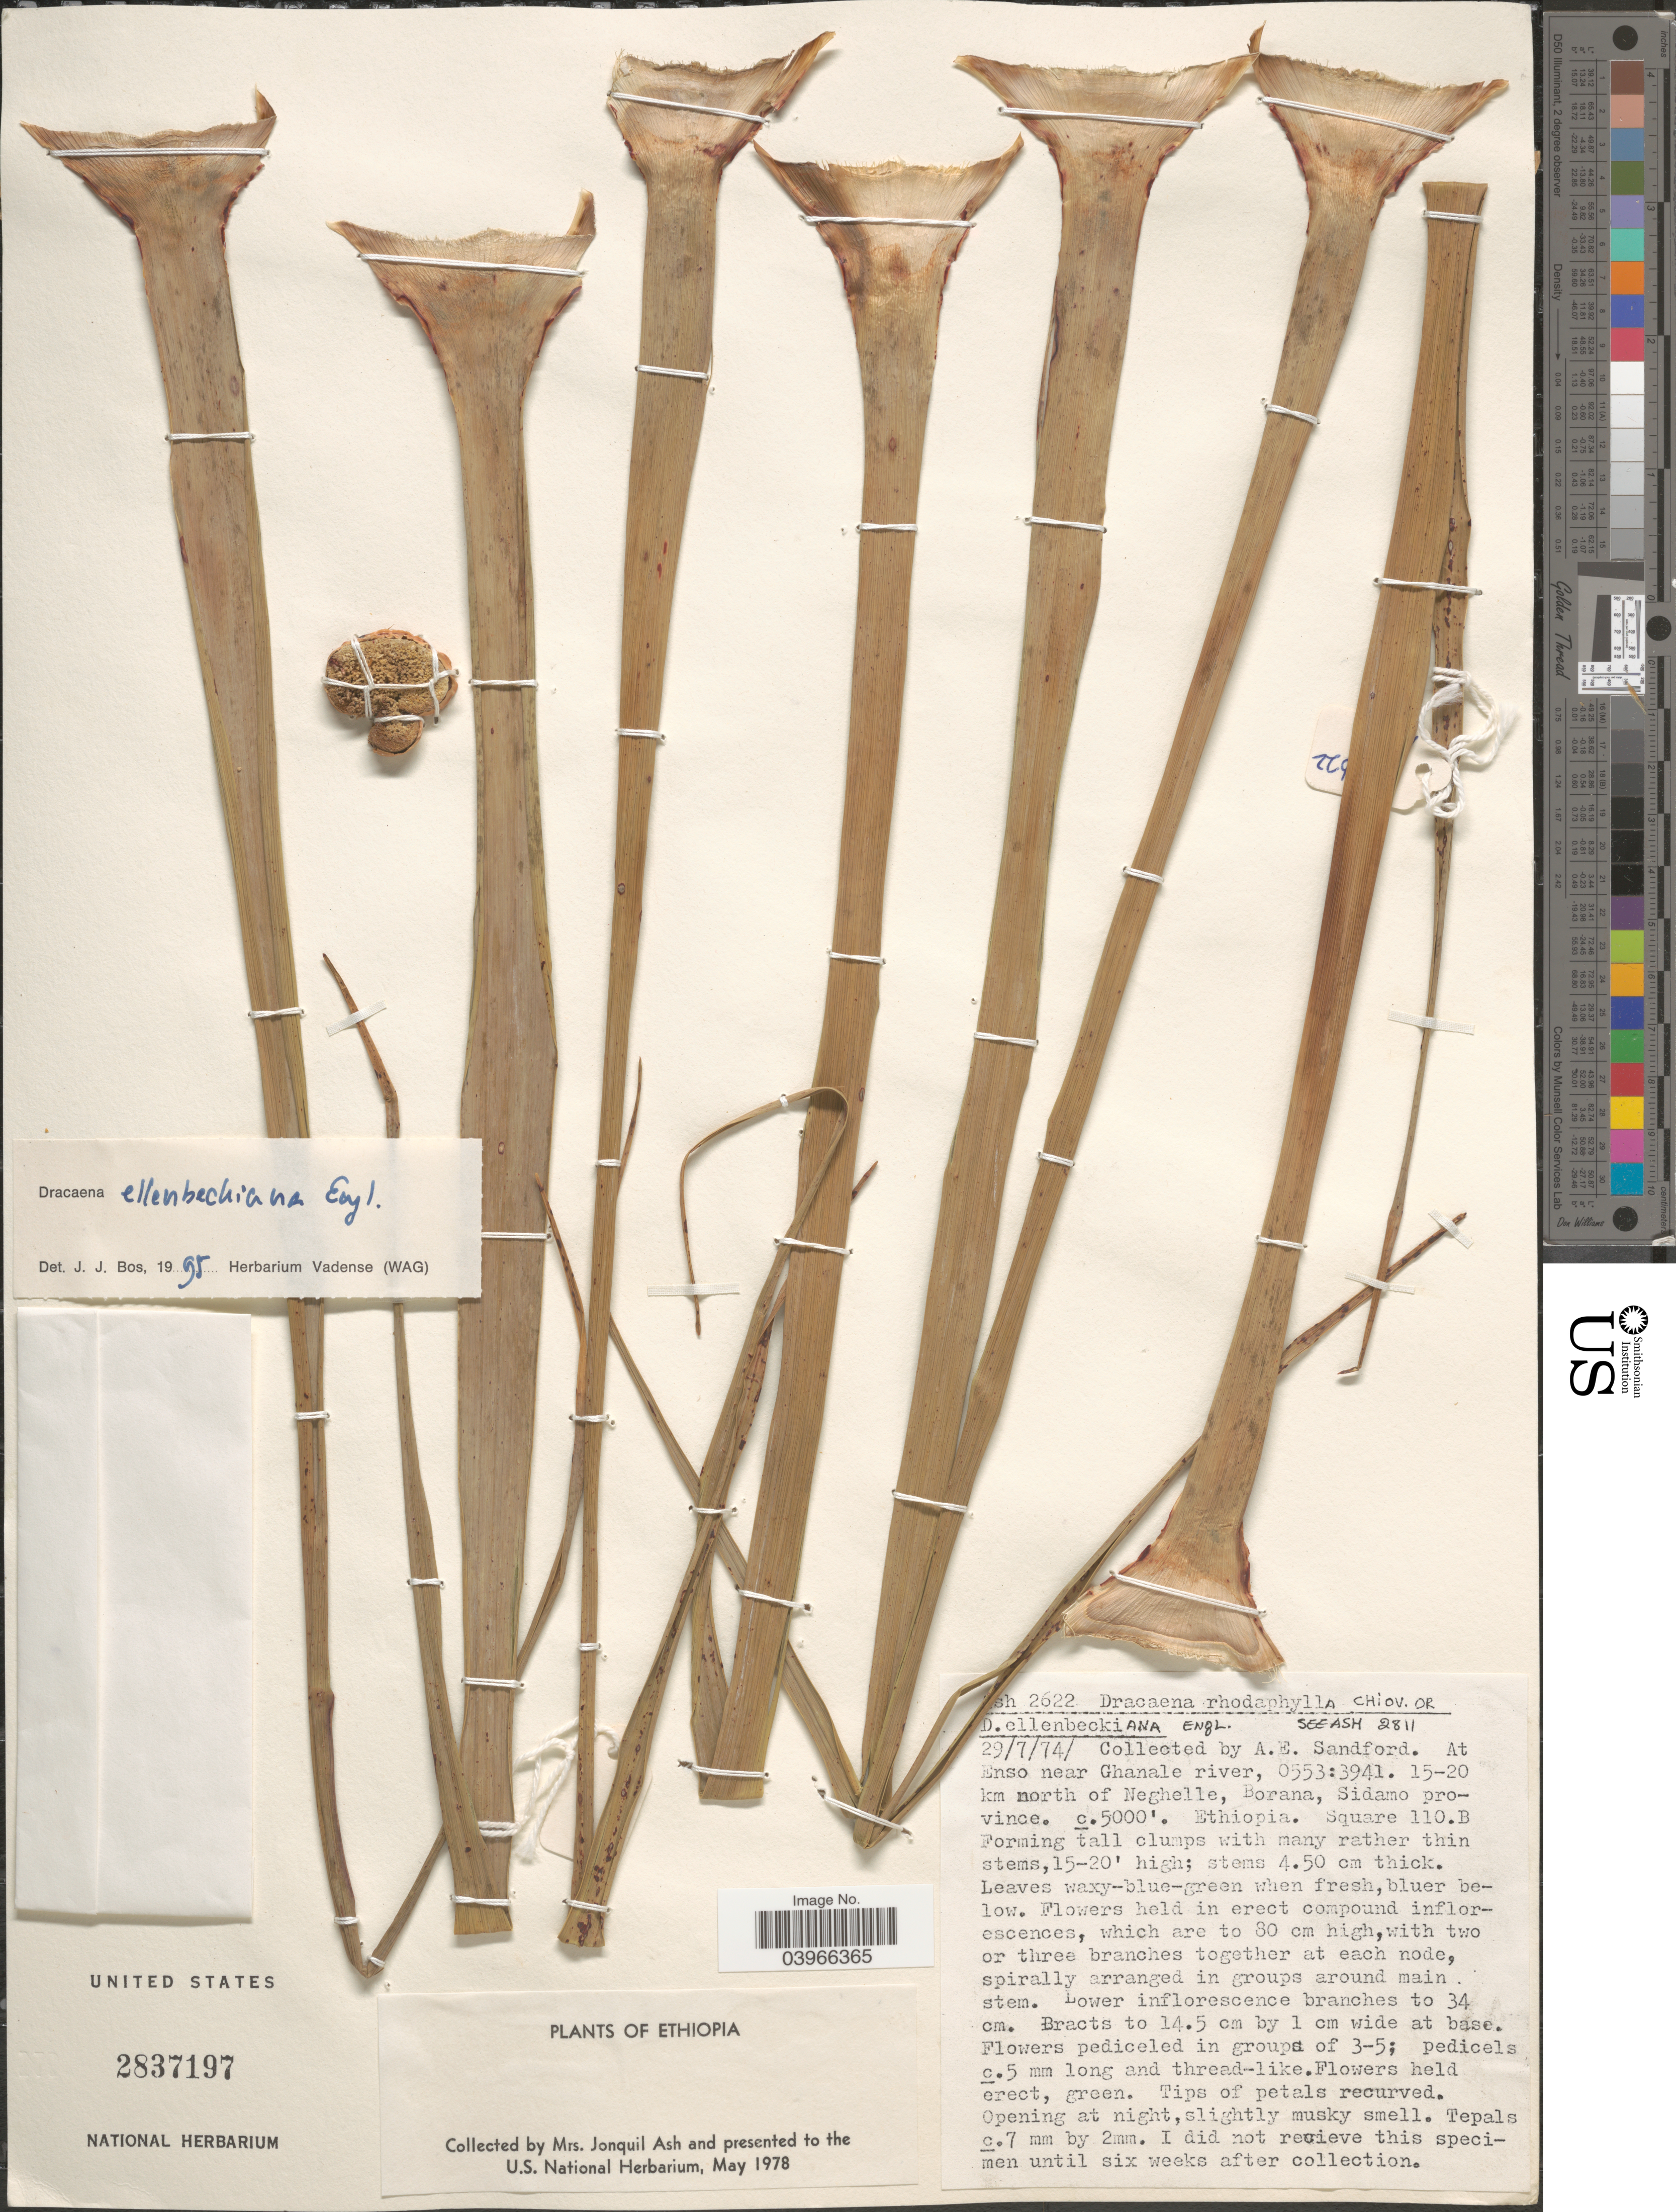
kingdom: Plantae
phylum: Tracheophyta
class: Liliopsida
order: Asparagales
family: Asparagaceae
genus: Dracaena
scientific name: Dracaena ellenbeckiana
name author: (Labroy) Engl.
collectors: A. Sandford & J. Ash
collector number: Ash2622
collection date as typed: Transcribed d/m/y: 29/7/74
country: Ethiopia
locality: At Enso near Ghanale river, 0553:3941. 15-20 km north of Neghelle, Borana, Sidamo Province. Square 110.B.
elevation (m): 1524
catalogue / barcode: US 2837197